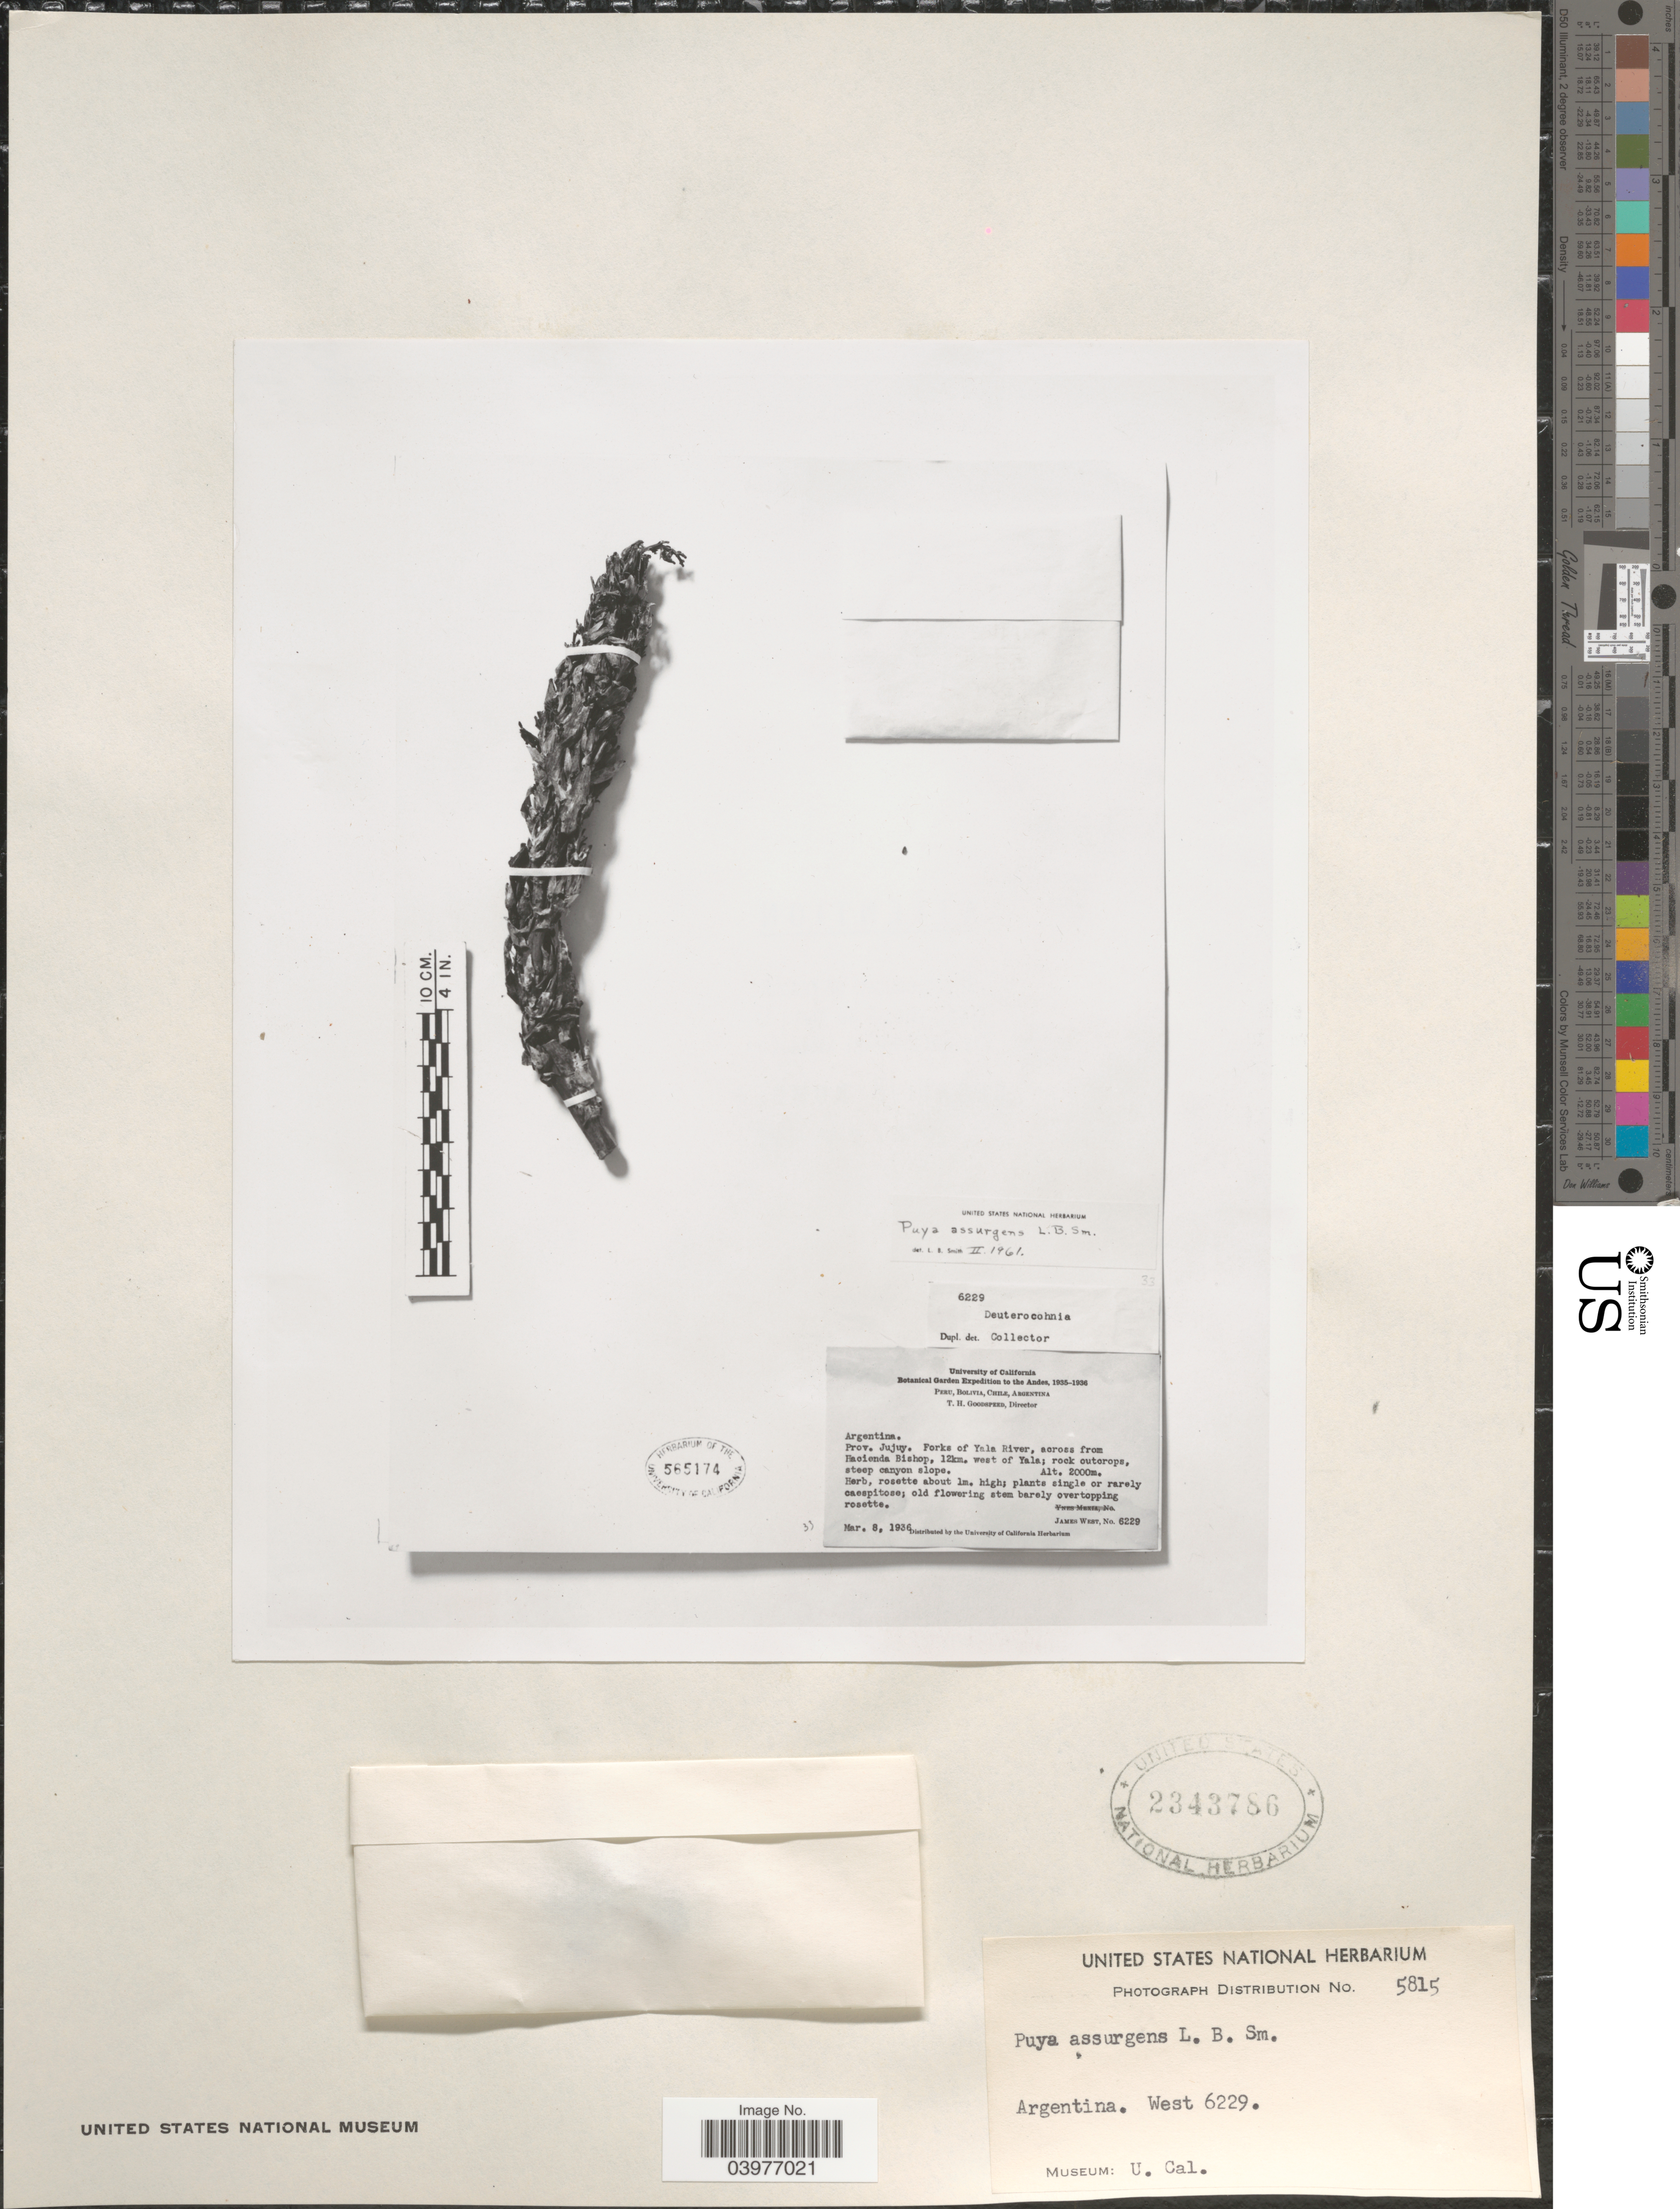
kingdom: Plantae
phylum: Tracheophyta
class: Liliopsida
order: Poales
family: Bromeliaceae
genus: Puya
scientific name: Puya assurgens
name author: L.B. Sm.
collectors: J. West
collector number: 6229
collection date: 1936-03-08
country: Argentina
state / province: Jujuy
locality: Andes. Forks of Yala River, across from Hacienda Bishop, 12km. west of Yala.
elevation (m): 2000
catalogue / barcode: US 2343786